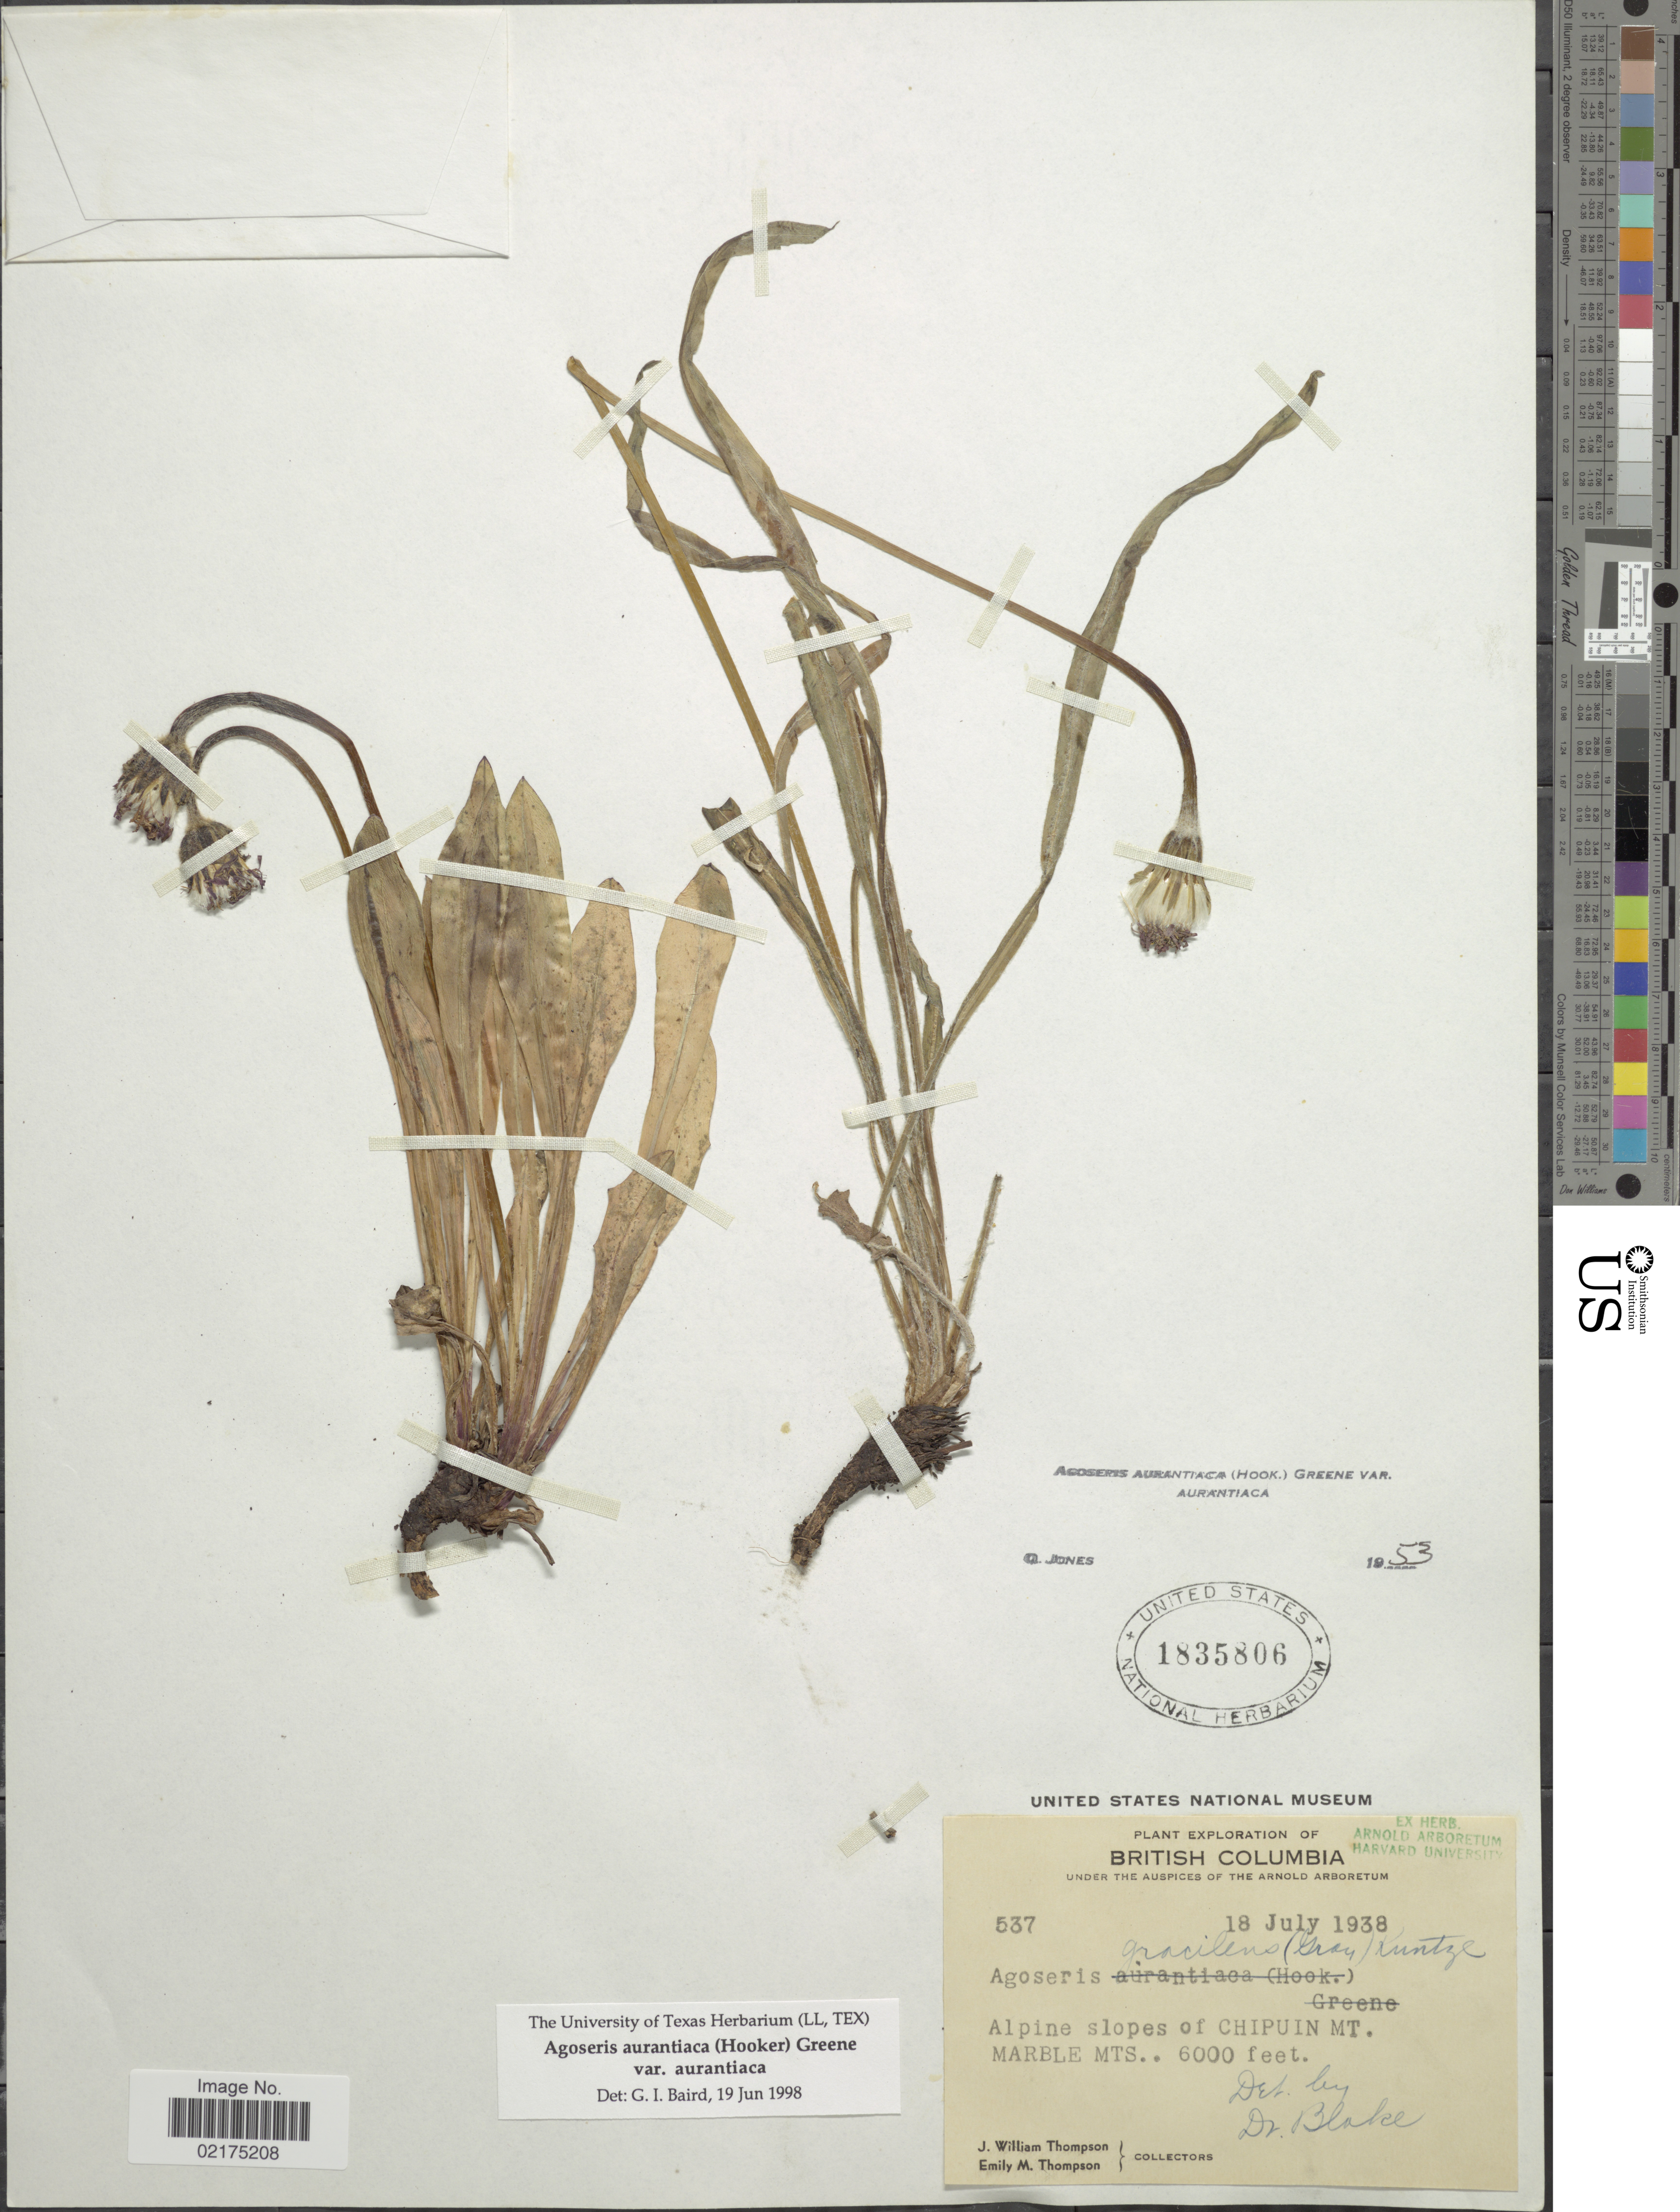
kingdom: Plantae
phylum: Tracheophyta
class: Magnoliopsida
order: Asterales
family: Asteraceae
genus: Agoseris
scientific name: Agoseris aurantiaca var. aurantiaca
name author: (Hook.) Greene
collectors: J. W. Thompson & E. M. Thompson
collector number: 537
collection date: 1938-07-18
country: Canada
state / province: British Columbia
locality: Alpine slopes of Chipuin Mt. Marble Mts.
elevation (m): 1829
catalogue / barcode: US 1835806